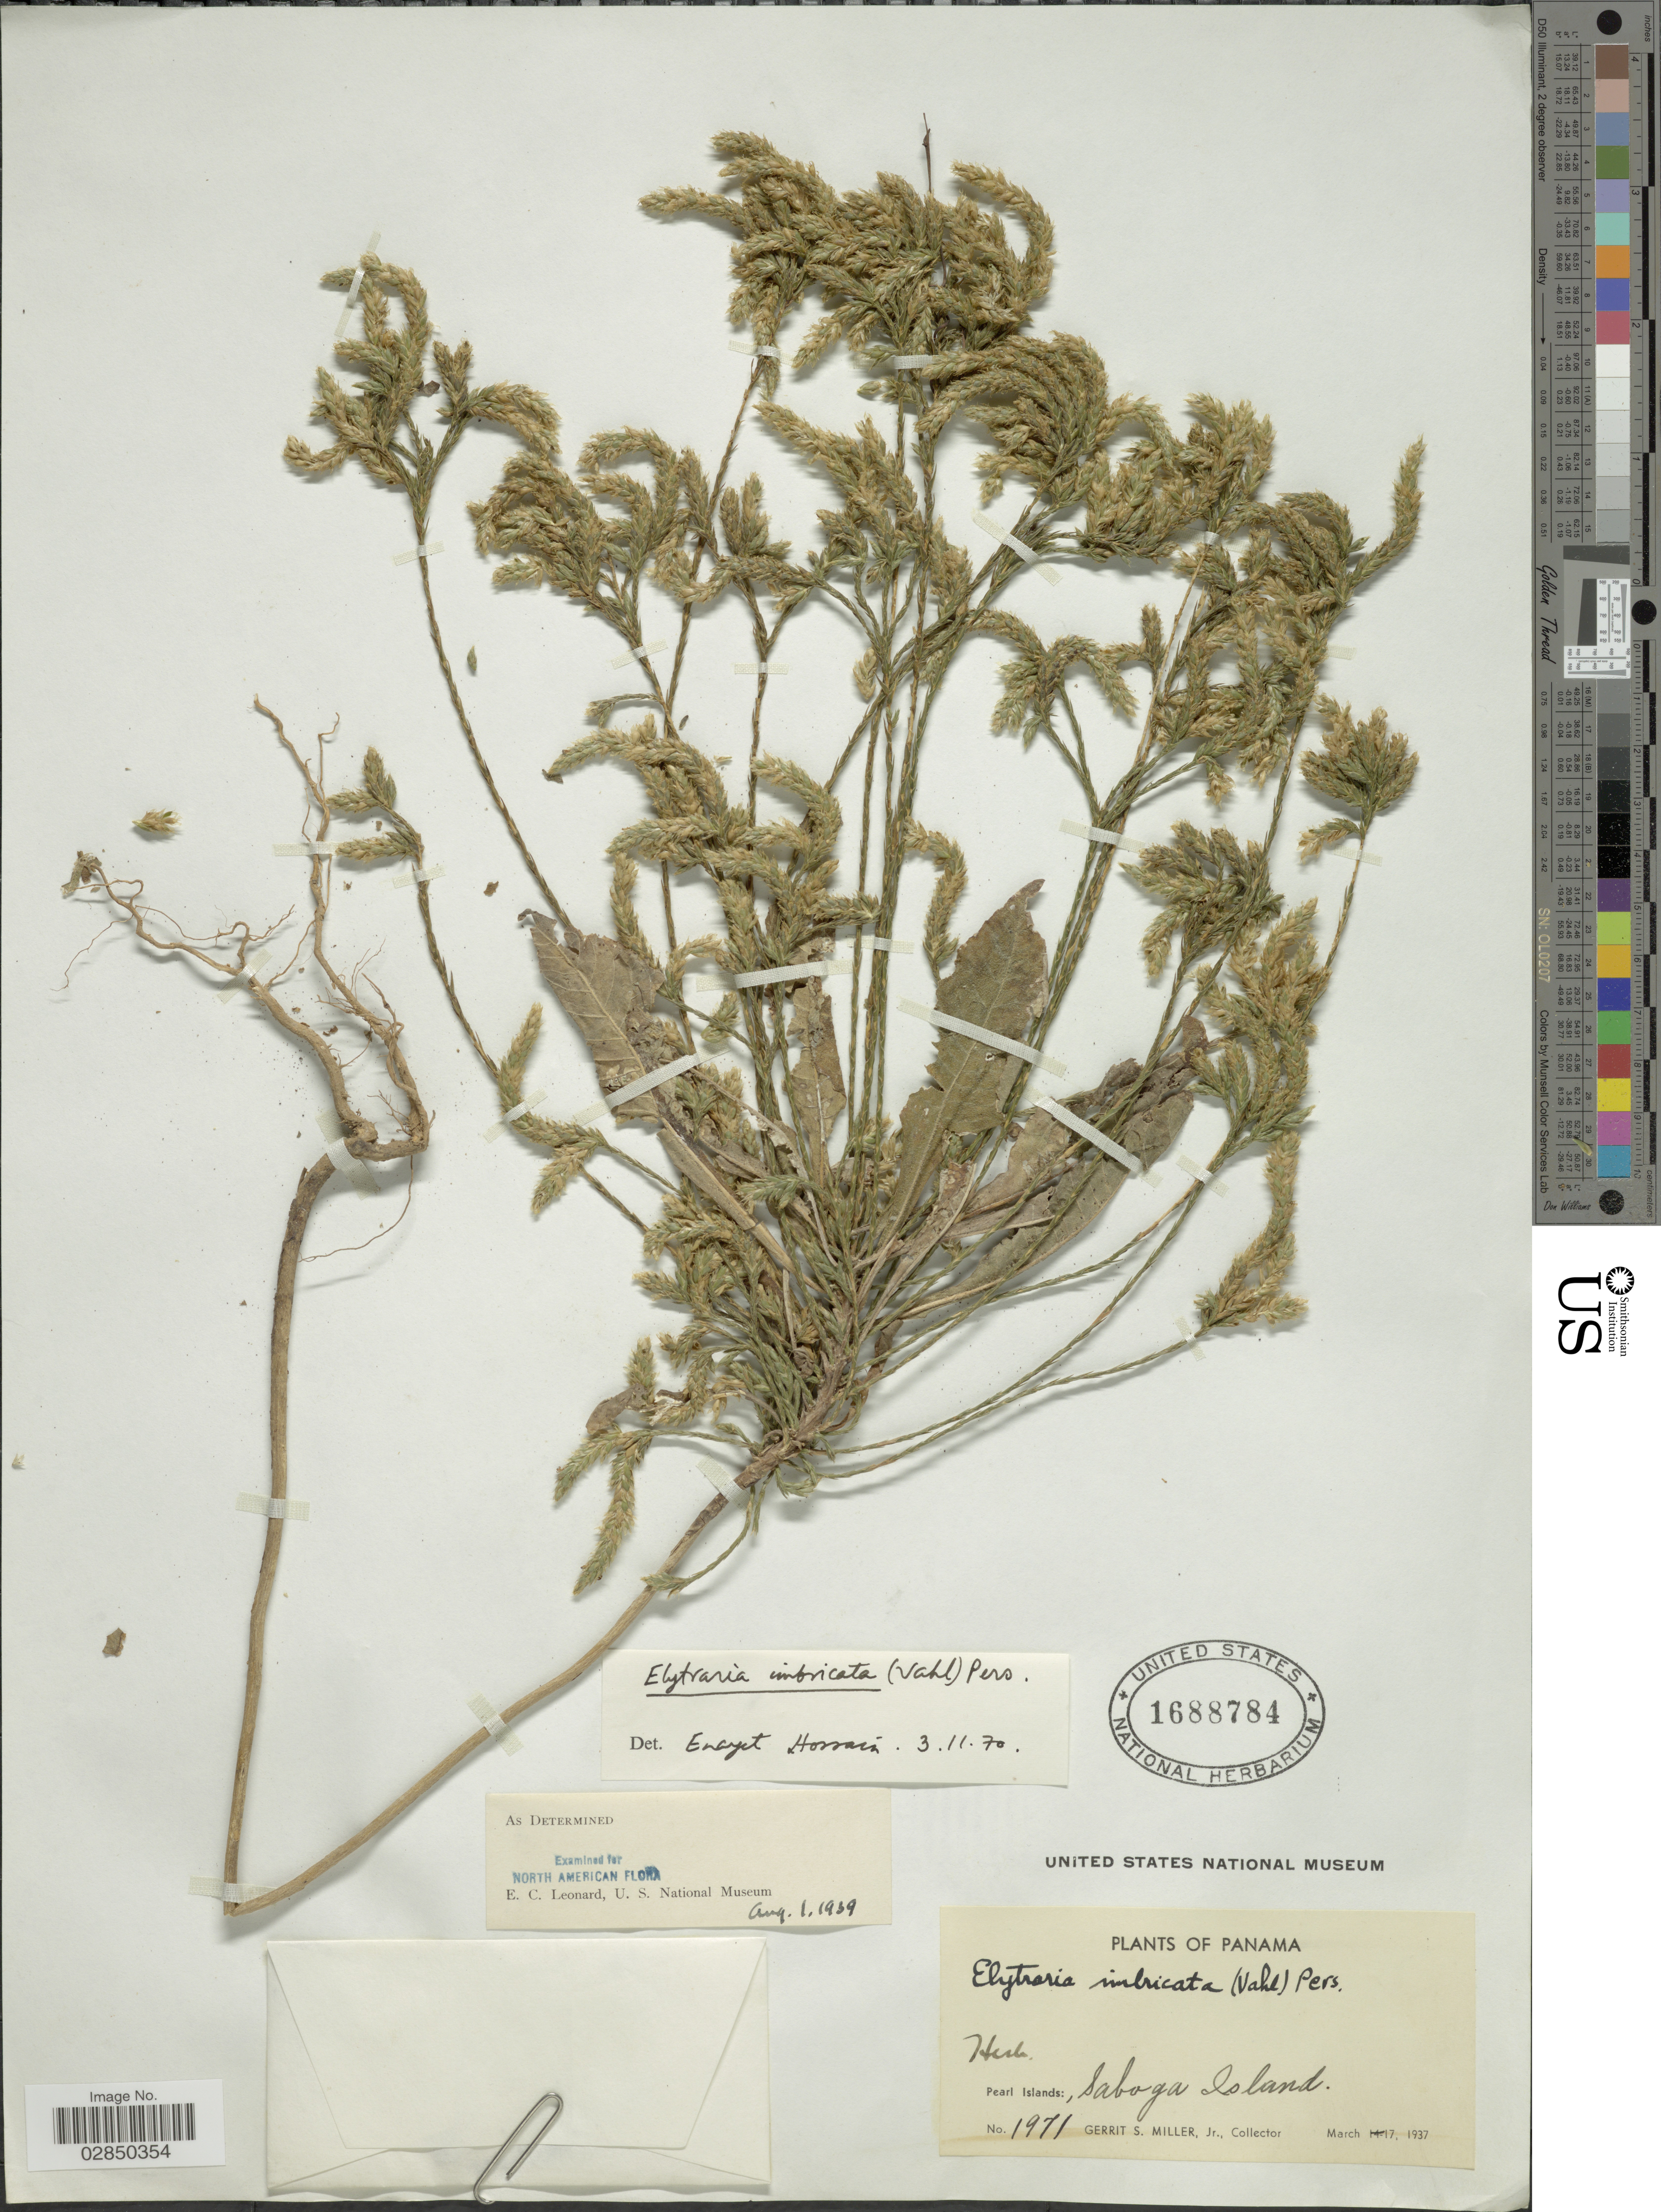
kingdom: Plantae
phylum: Tracheophyta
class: Magnoliopsida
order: Lamiales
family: Acanthaceae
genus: Elytraria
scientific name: Elytraria imbricata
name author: (Vahl) Pers.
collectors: G. S. Miller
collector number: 1971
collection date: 1937-03-17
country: Panama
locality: Pearl Islands: Saboga Island.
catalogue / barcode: US 1688784